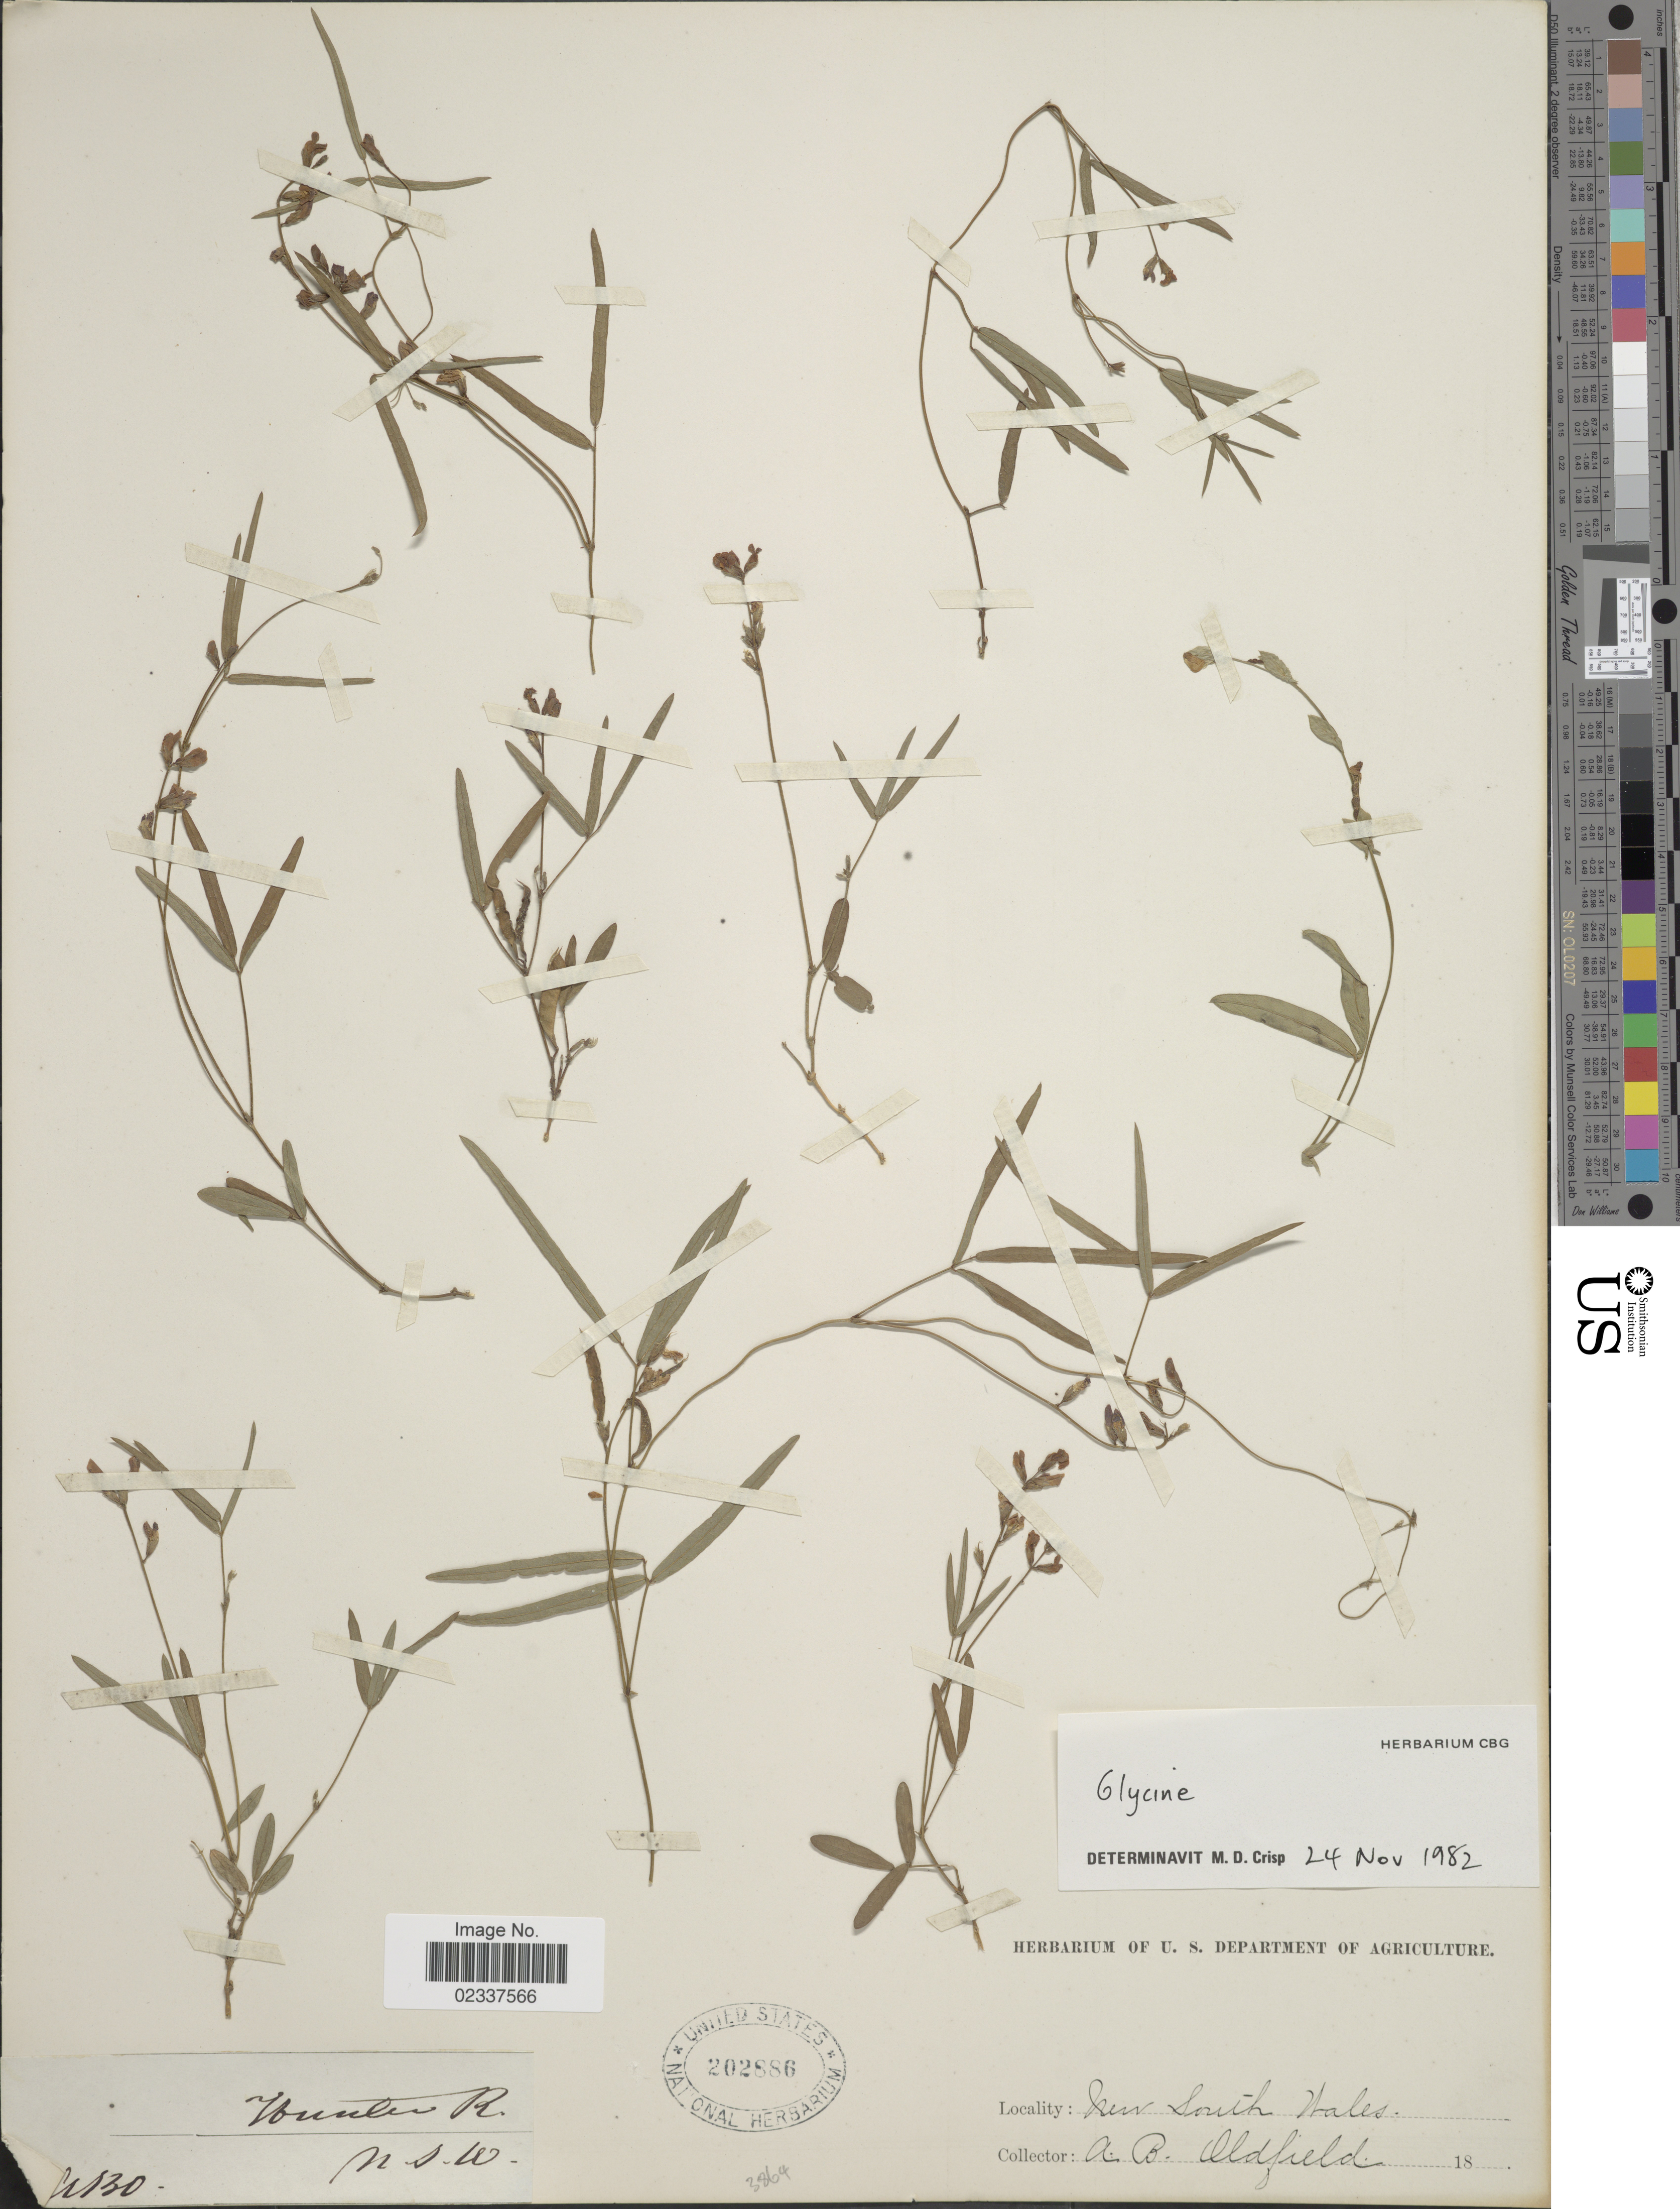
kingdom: Plantae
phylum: Tracheophyta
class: Magnoliopsida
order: Fabales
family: Fabaceae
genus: Glycine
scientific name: Glycine sp.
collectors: A. Oldfield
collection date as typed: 18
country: Australia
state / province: New South Wales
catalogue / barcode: US 202886